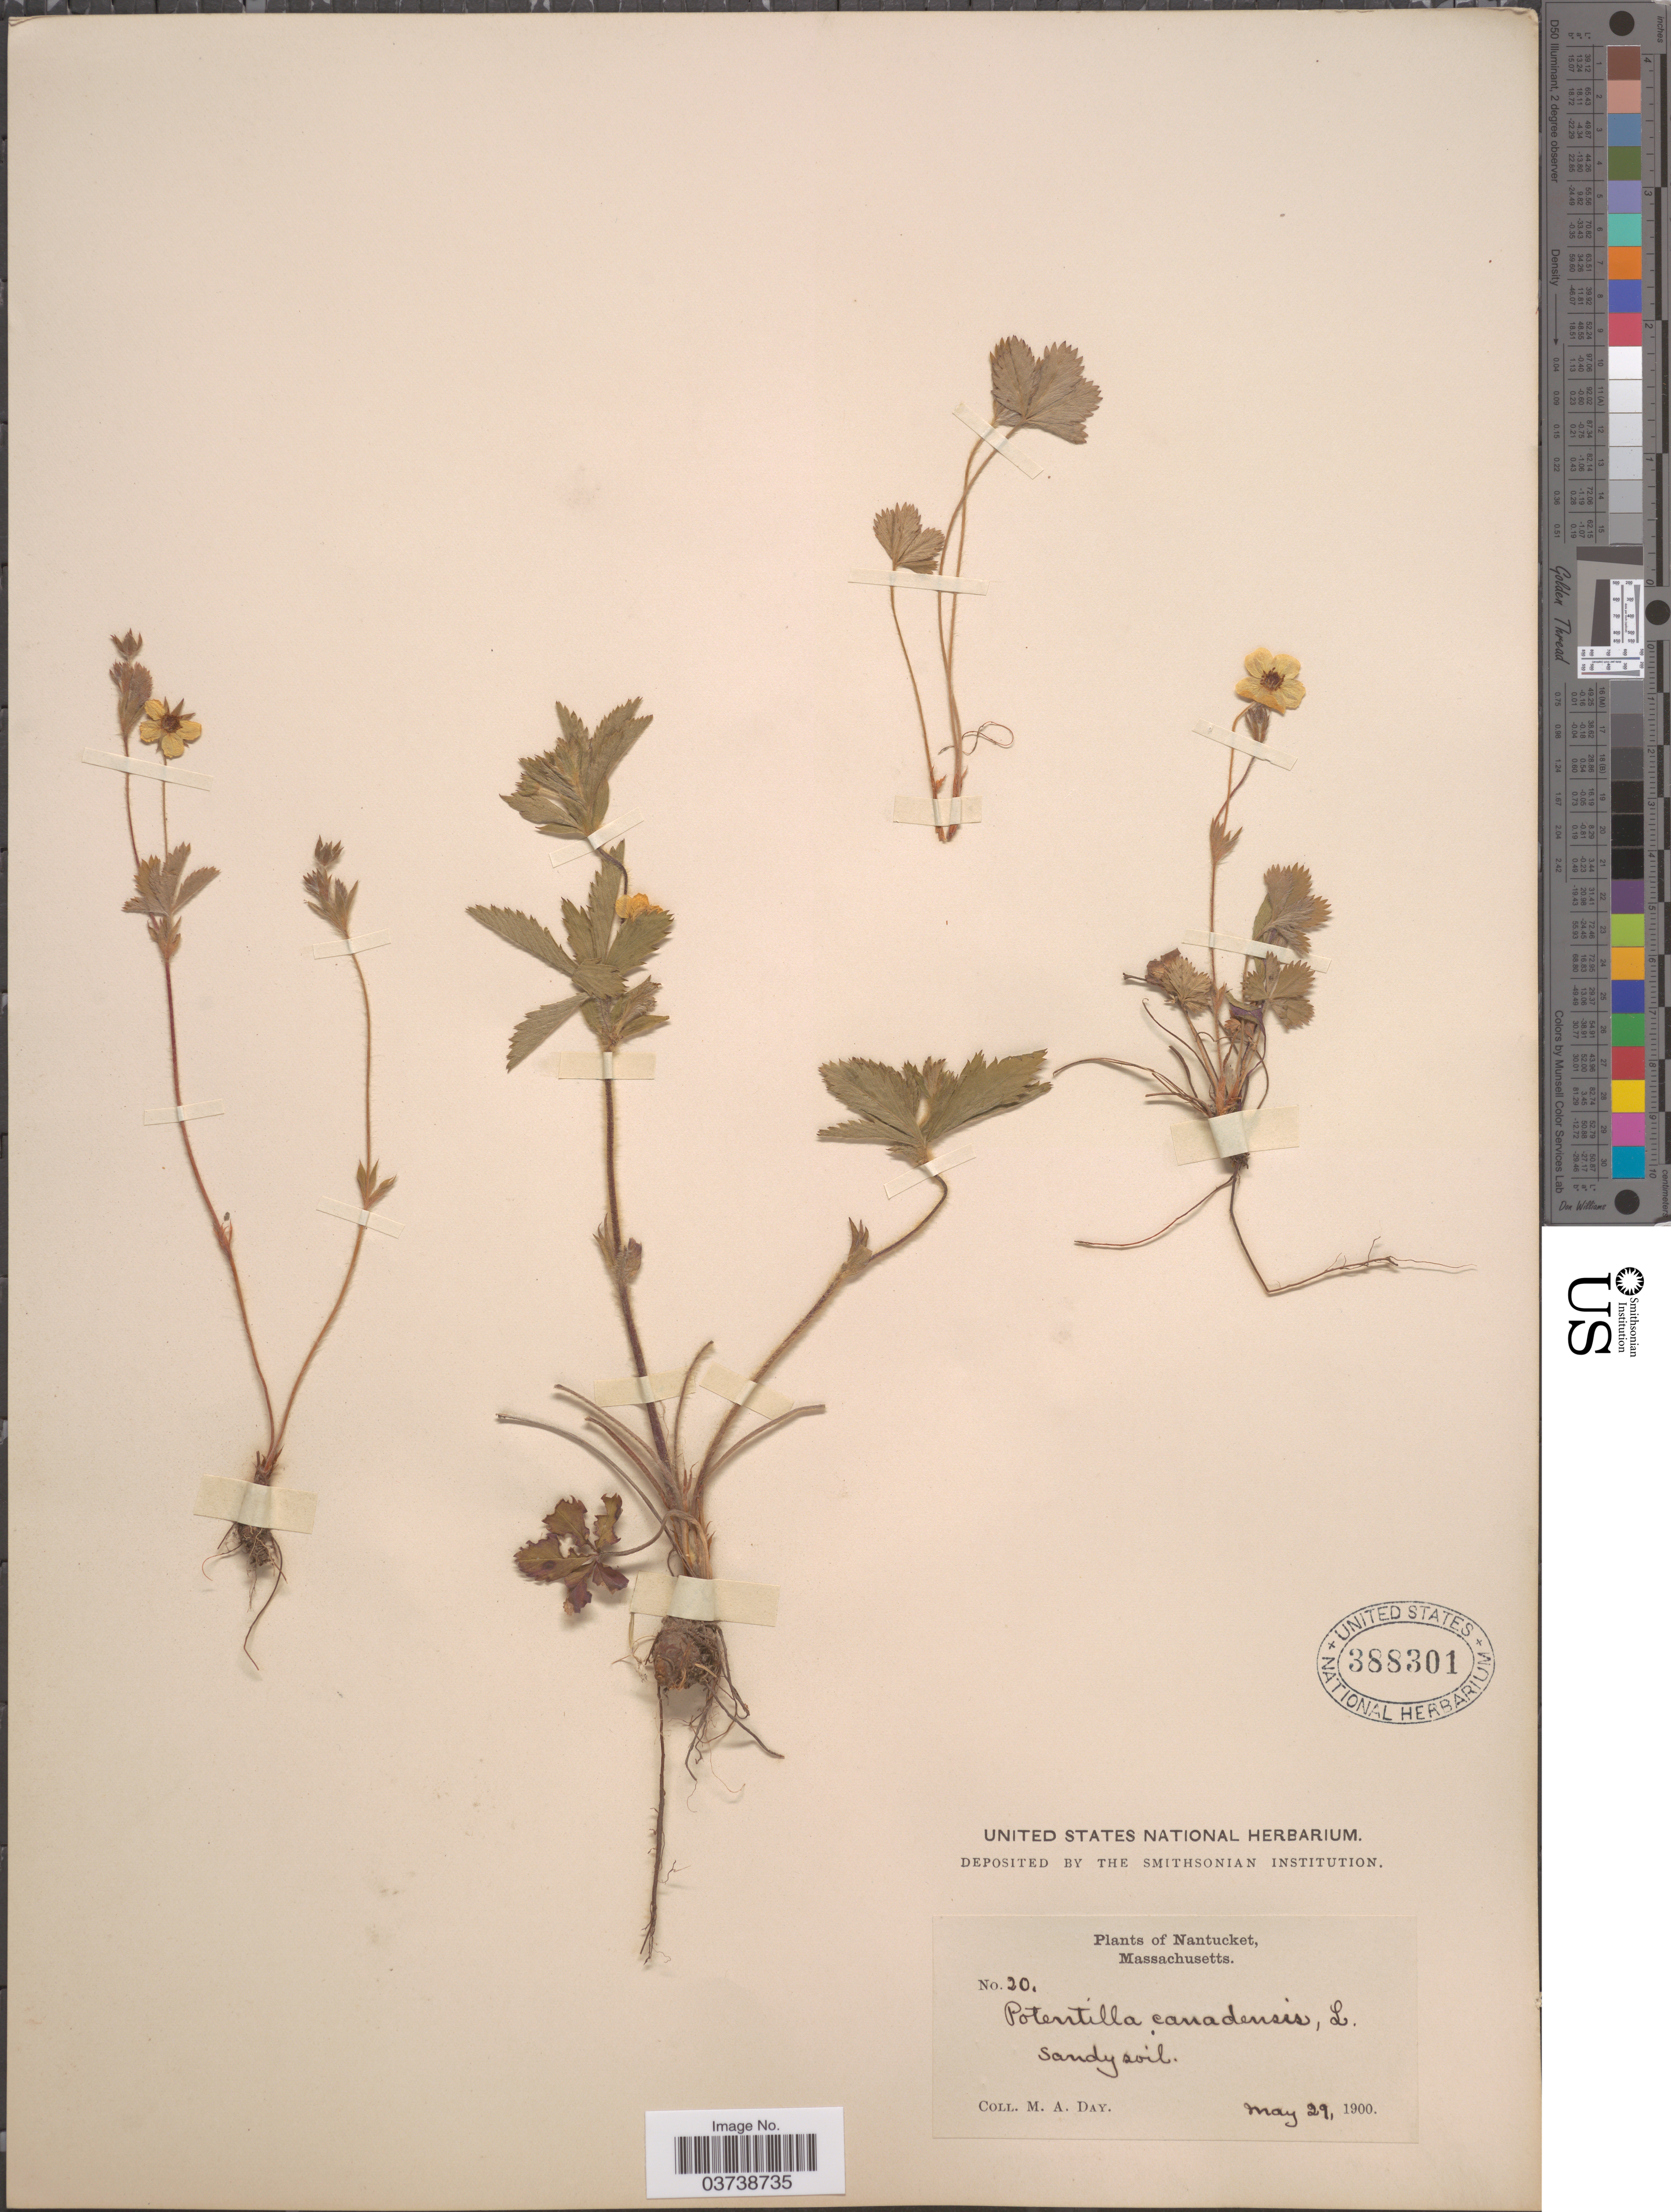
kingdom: Plantae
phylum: Tracheophyta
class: Magnoliopsida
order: Rosales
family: Rosaceae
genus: Potentilla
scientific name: Potentilla canadensis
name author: L.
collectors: M. Day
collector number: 20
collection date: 1900-05-29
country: United States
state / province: Massachusetts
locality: Nantucket.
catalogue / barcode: US 388301